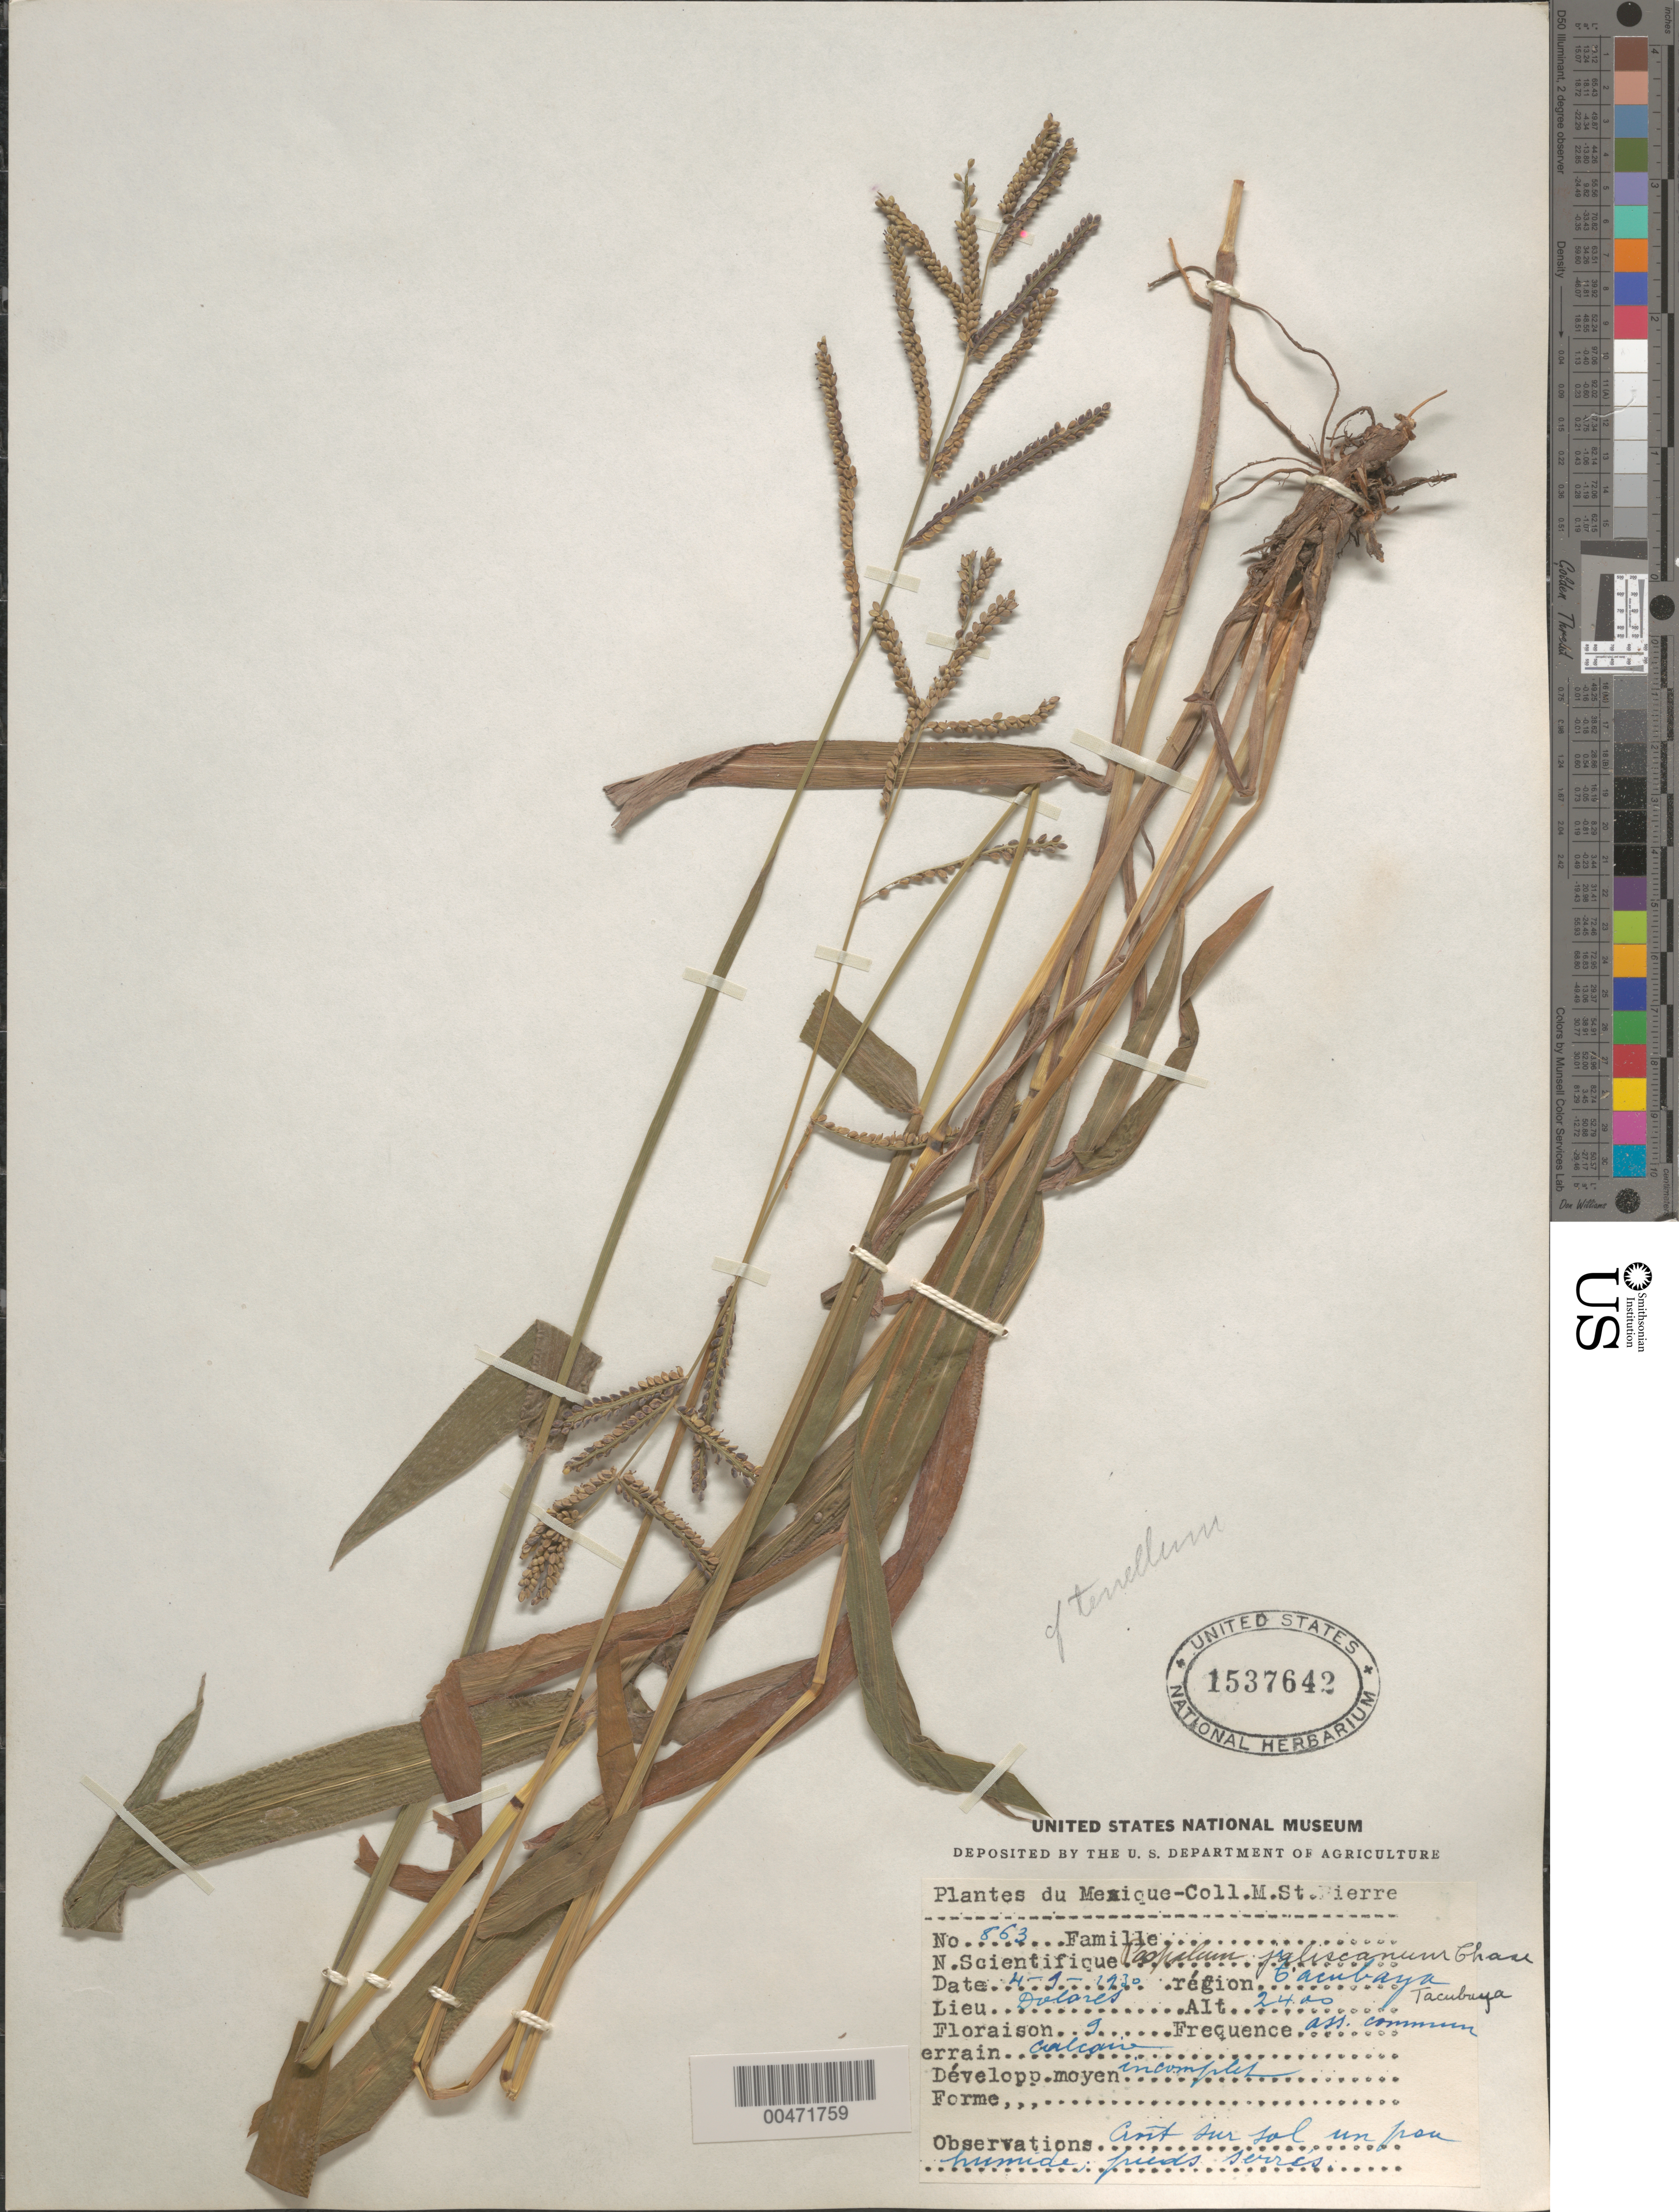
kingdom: Plantae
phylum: Tracheophyta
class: Liliopsida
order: Poales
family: Poaceae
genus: Paspalum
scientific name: Paspalum tenellum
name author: Willd.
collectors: M. Saint-Pierre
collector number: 863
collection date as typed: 9 Apr 1930 or 4 Sep 1930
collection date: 1930-04-09 or 1930-09-04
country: Mexico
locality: Tacubaya, Dolores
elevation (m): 2400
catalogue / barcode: US 1537642